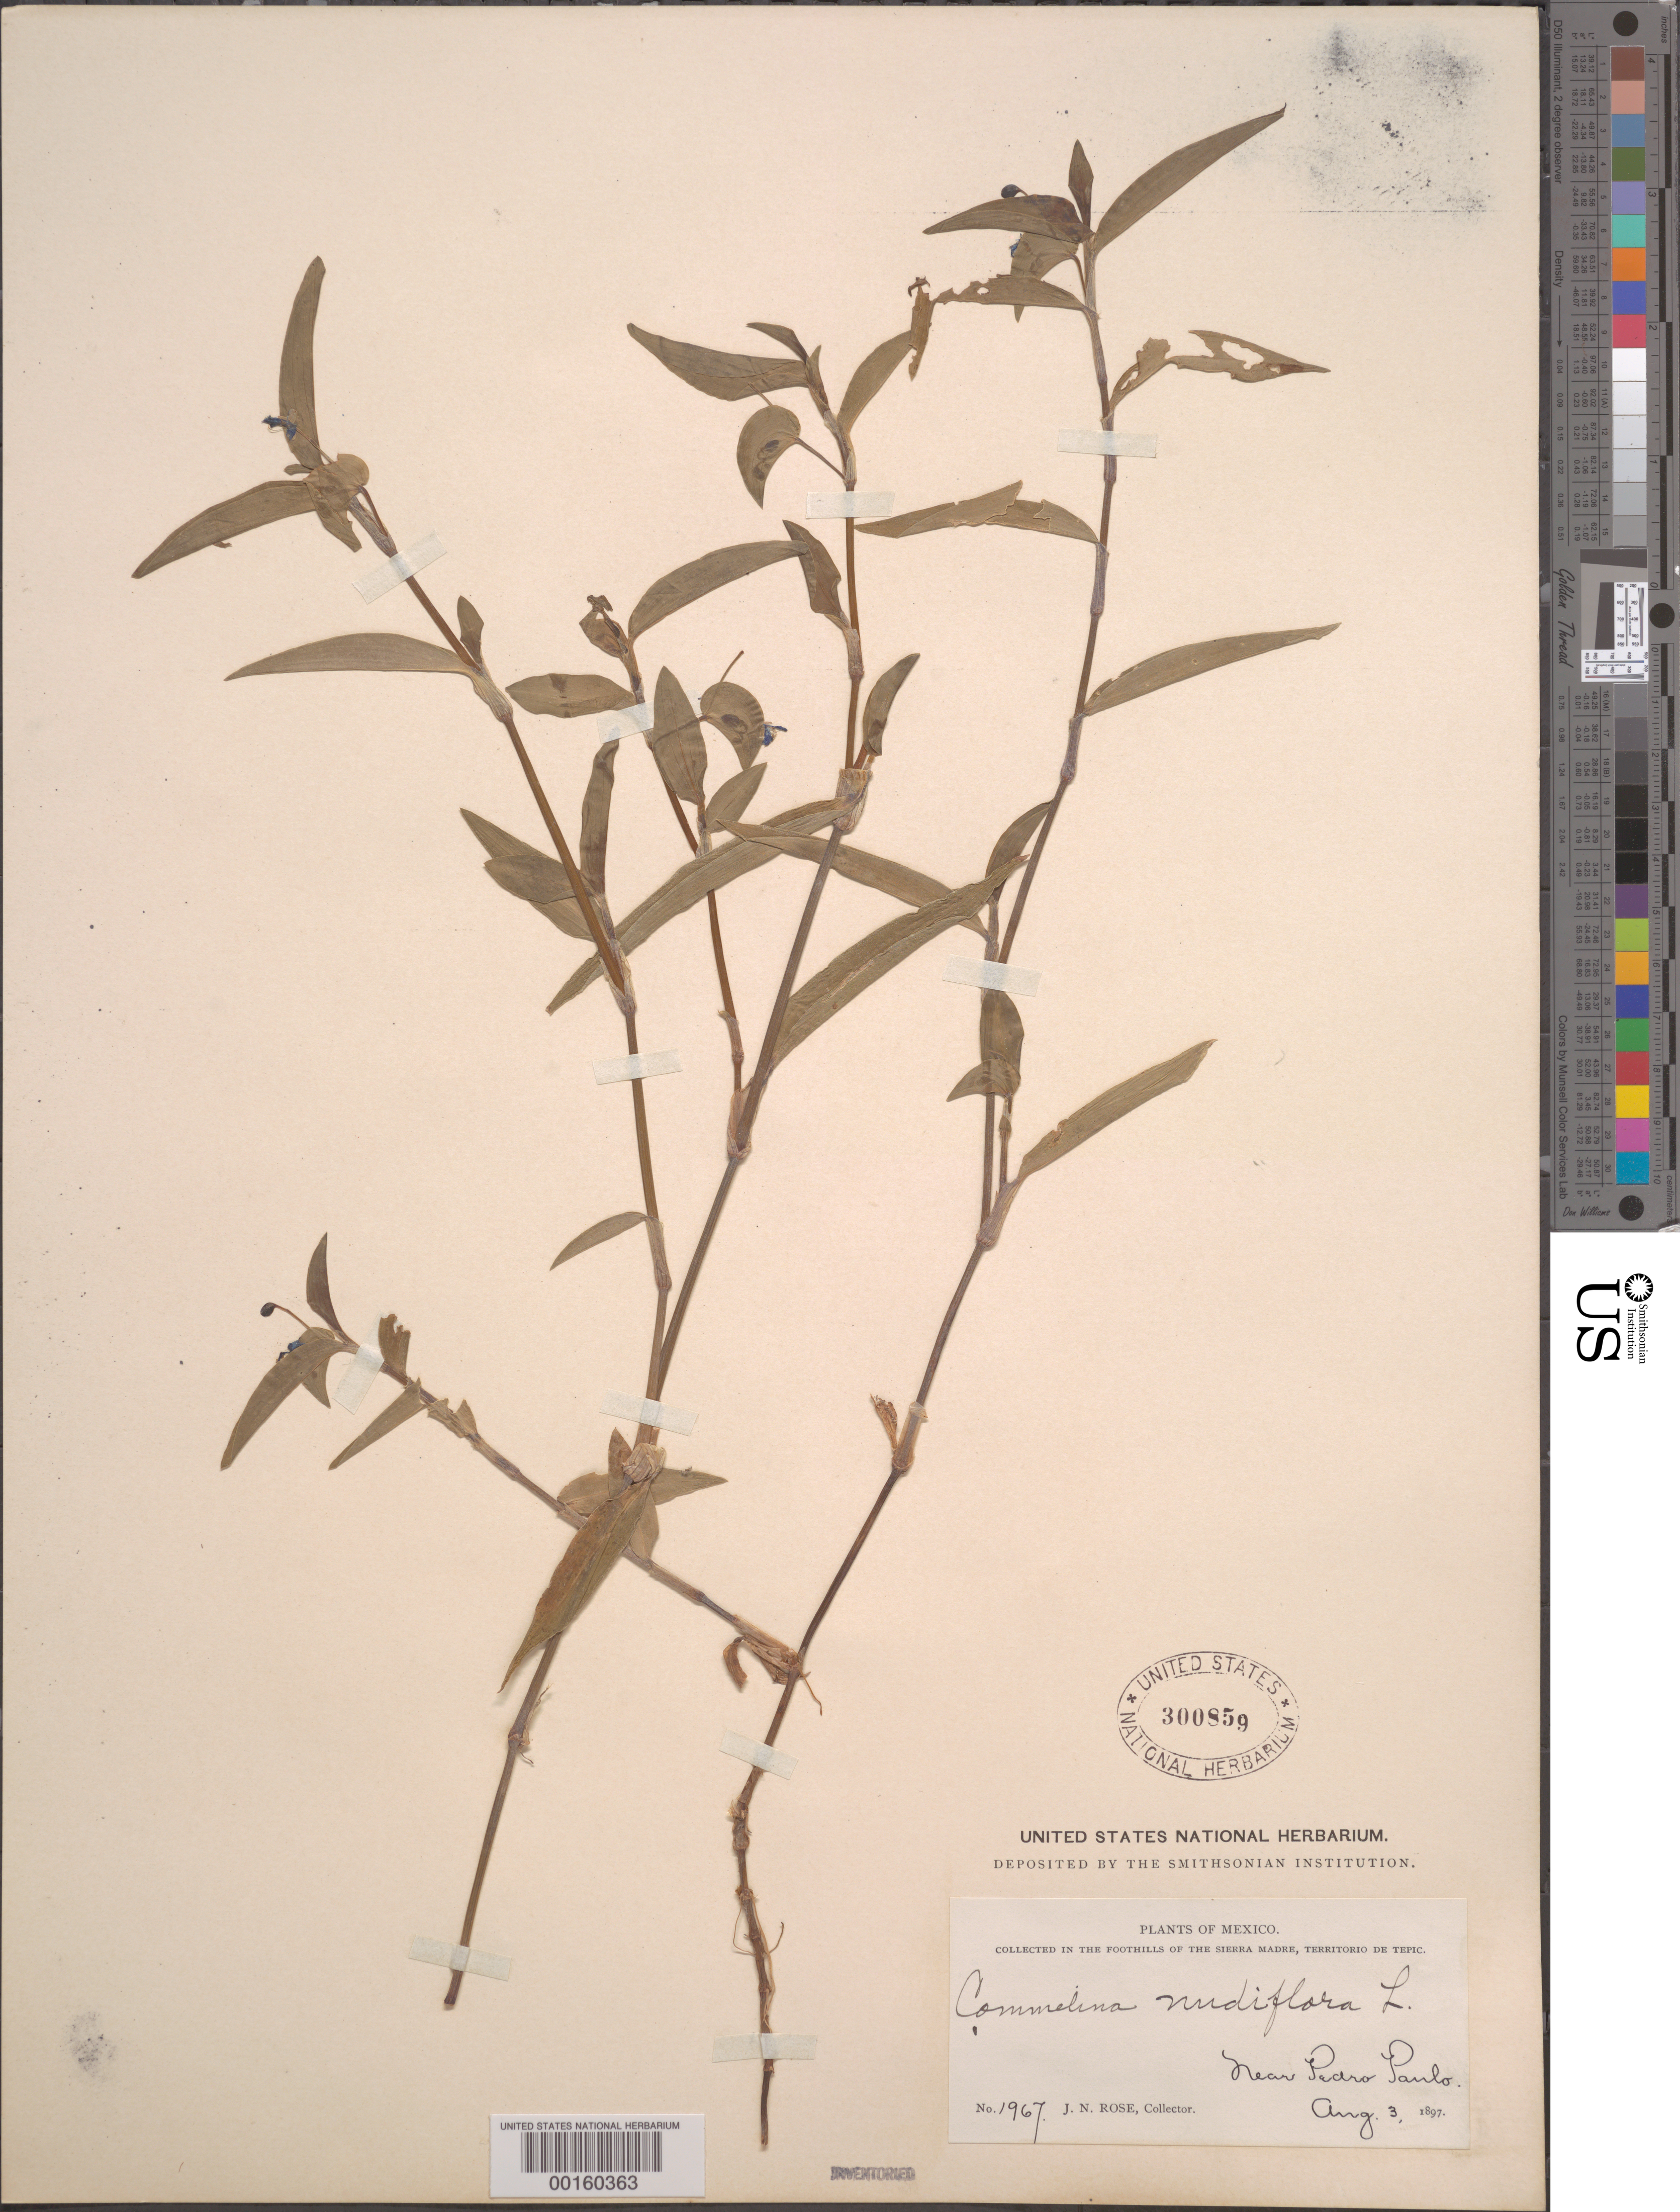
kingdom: Plantae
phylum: Tracheophyta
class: Liliopsida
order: Commelinales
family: Commelinaceae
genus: Commelina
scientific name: Commelina diffusa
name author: Burm. f.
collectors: J. N. Rose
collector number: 1967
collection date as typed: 03 Aug 1897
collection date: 1897-08-03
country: Mexico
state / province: Nayarit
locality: Pedro paulo; Sierra Madre foothills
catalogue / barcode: US 300859